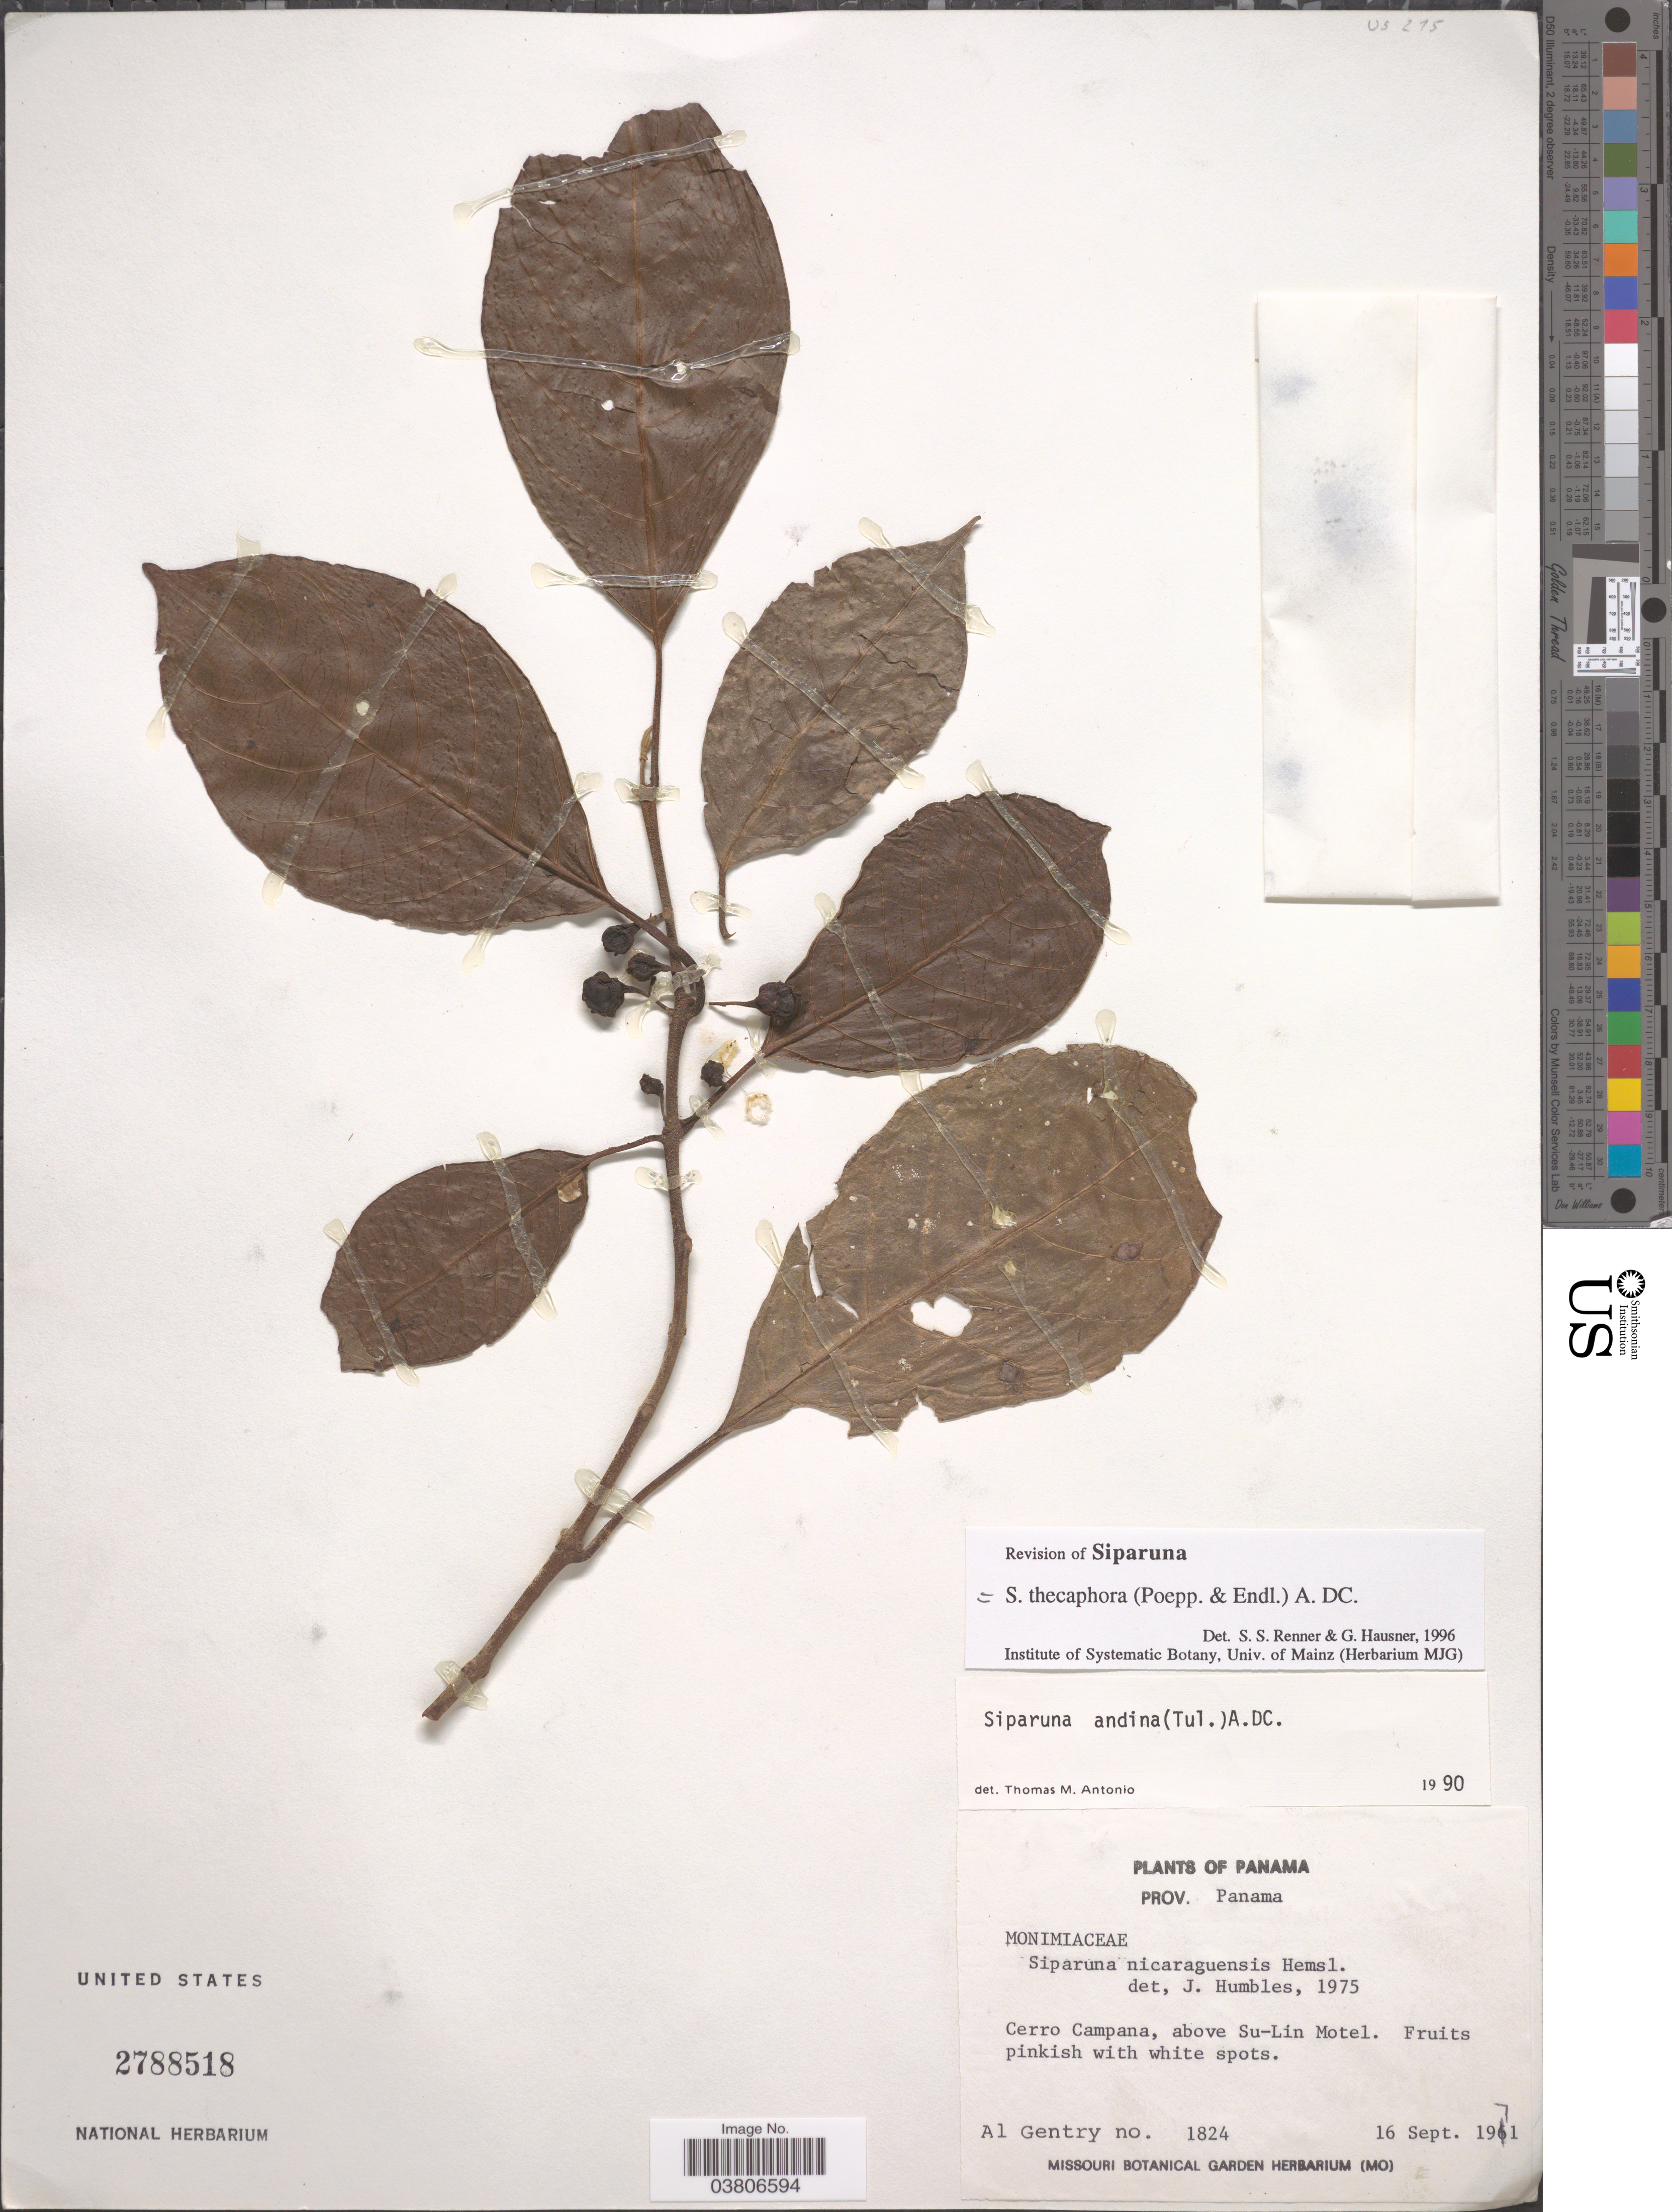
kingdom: Plantae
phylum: Tracheophyta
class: Magnoliopsida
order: Laurales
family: Siparunaceae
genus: Siparuna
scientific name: Siparuna thecaphora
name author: (Poepp. & Endl.) A. DC.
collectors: A. H. Gentry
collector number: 1824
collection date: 1971-09-16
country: Panama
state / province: Panamá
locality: Cerro Campana, above Su-Lin Motel.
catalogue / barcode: US 2788518